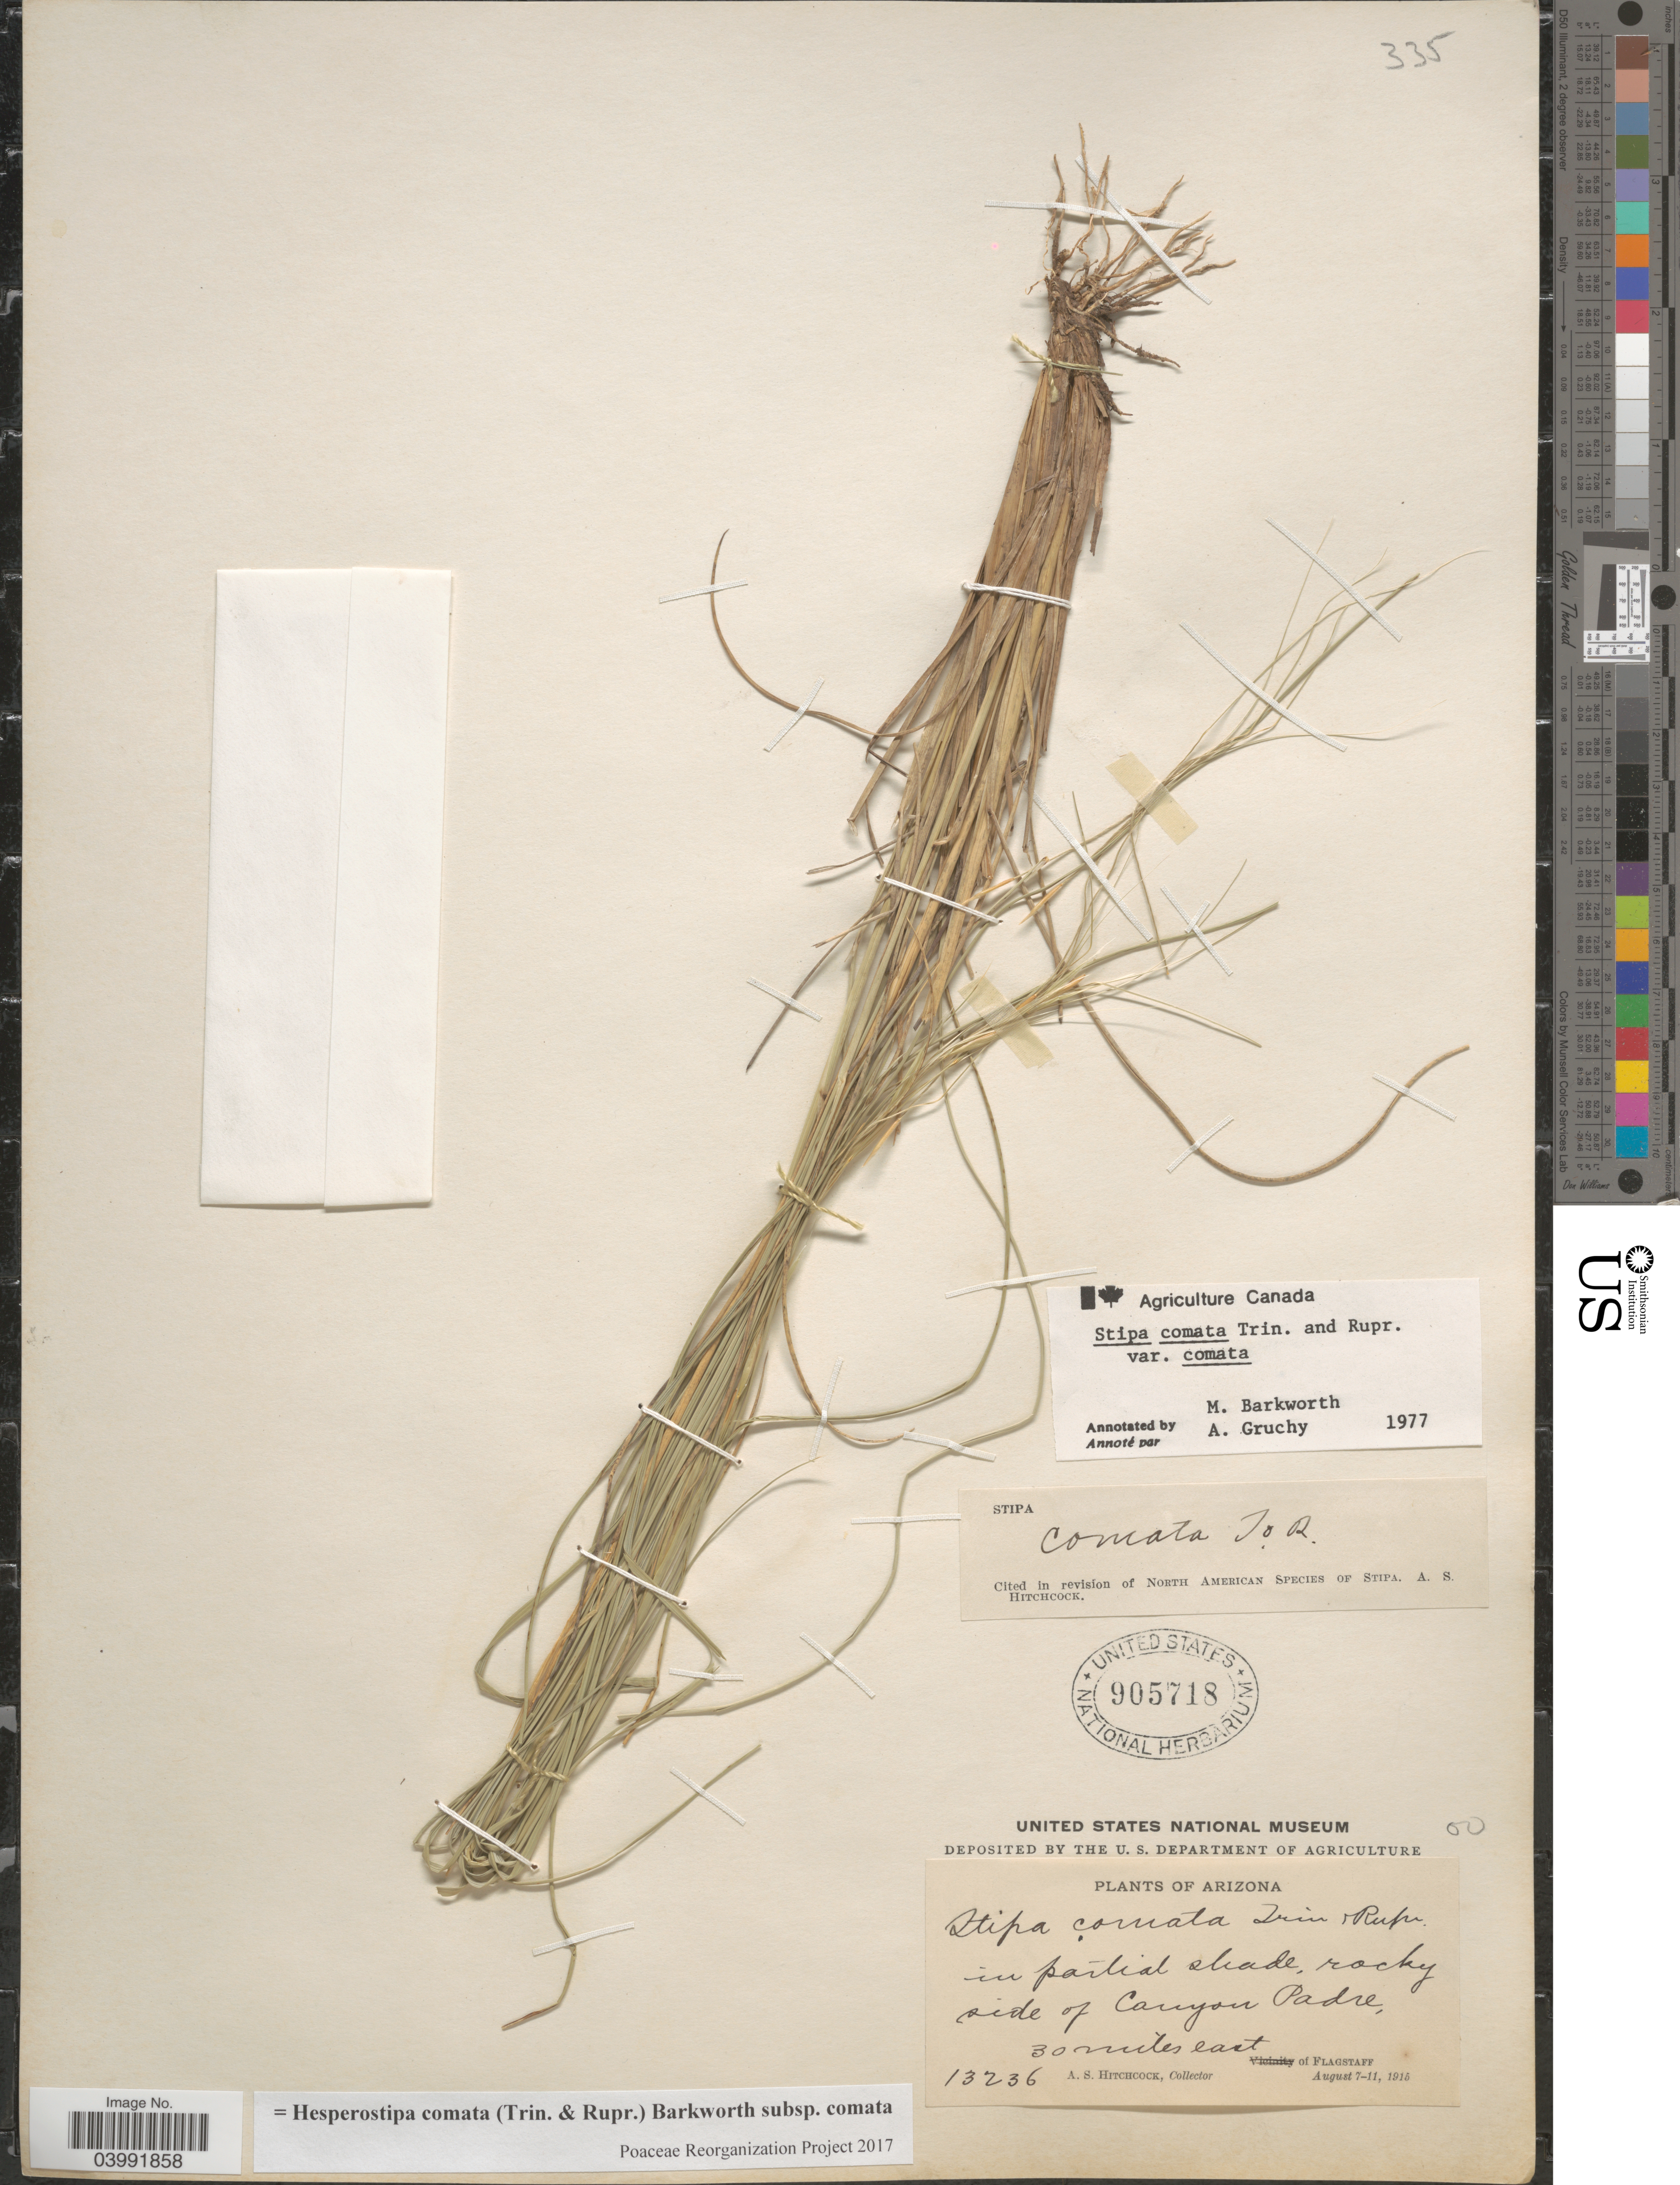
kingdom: Plantae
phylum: Tracheophyta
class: Liliopsida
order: Poales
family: Poaceae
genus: Hesperostipa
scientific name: Hesperostipa comata subsp. comata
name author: (Trin. & Rupr.) Barkworth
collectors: A. S. Hitchcock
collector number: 13236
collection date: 1915-08-07/1915-08-11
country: United States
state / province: Arizona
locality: In partial shade, rocky side of Canyon Padre, 30 miles east of Flagstaff.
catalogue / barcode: US 905718